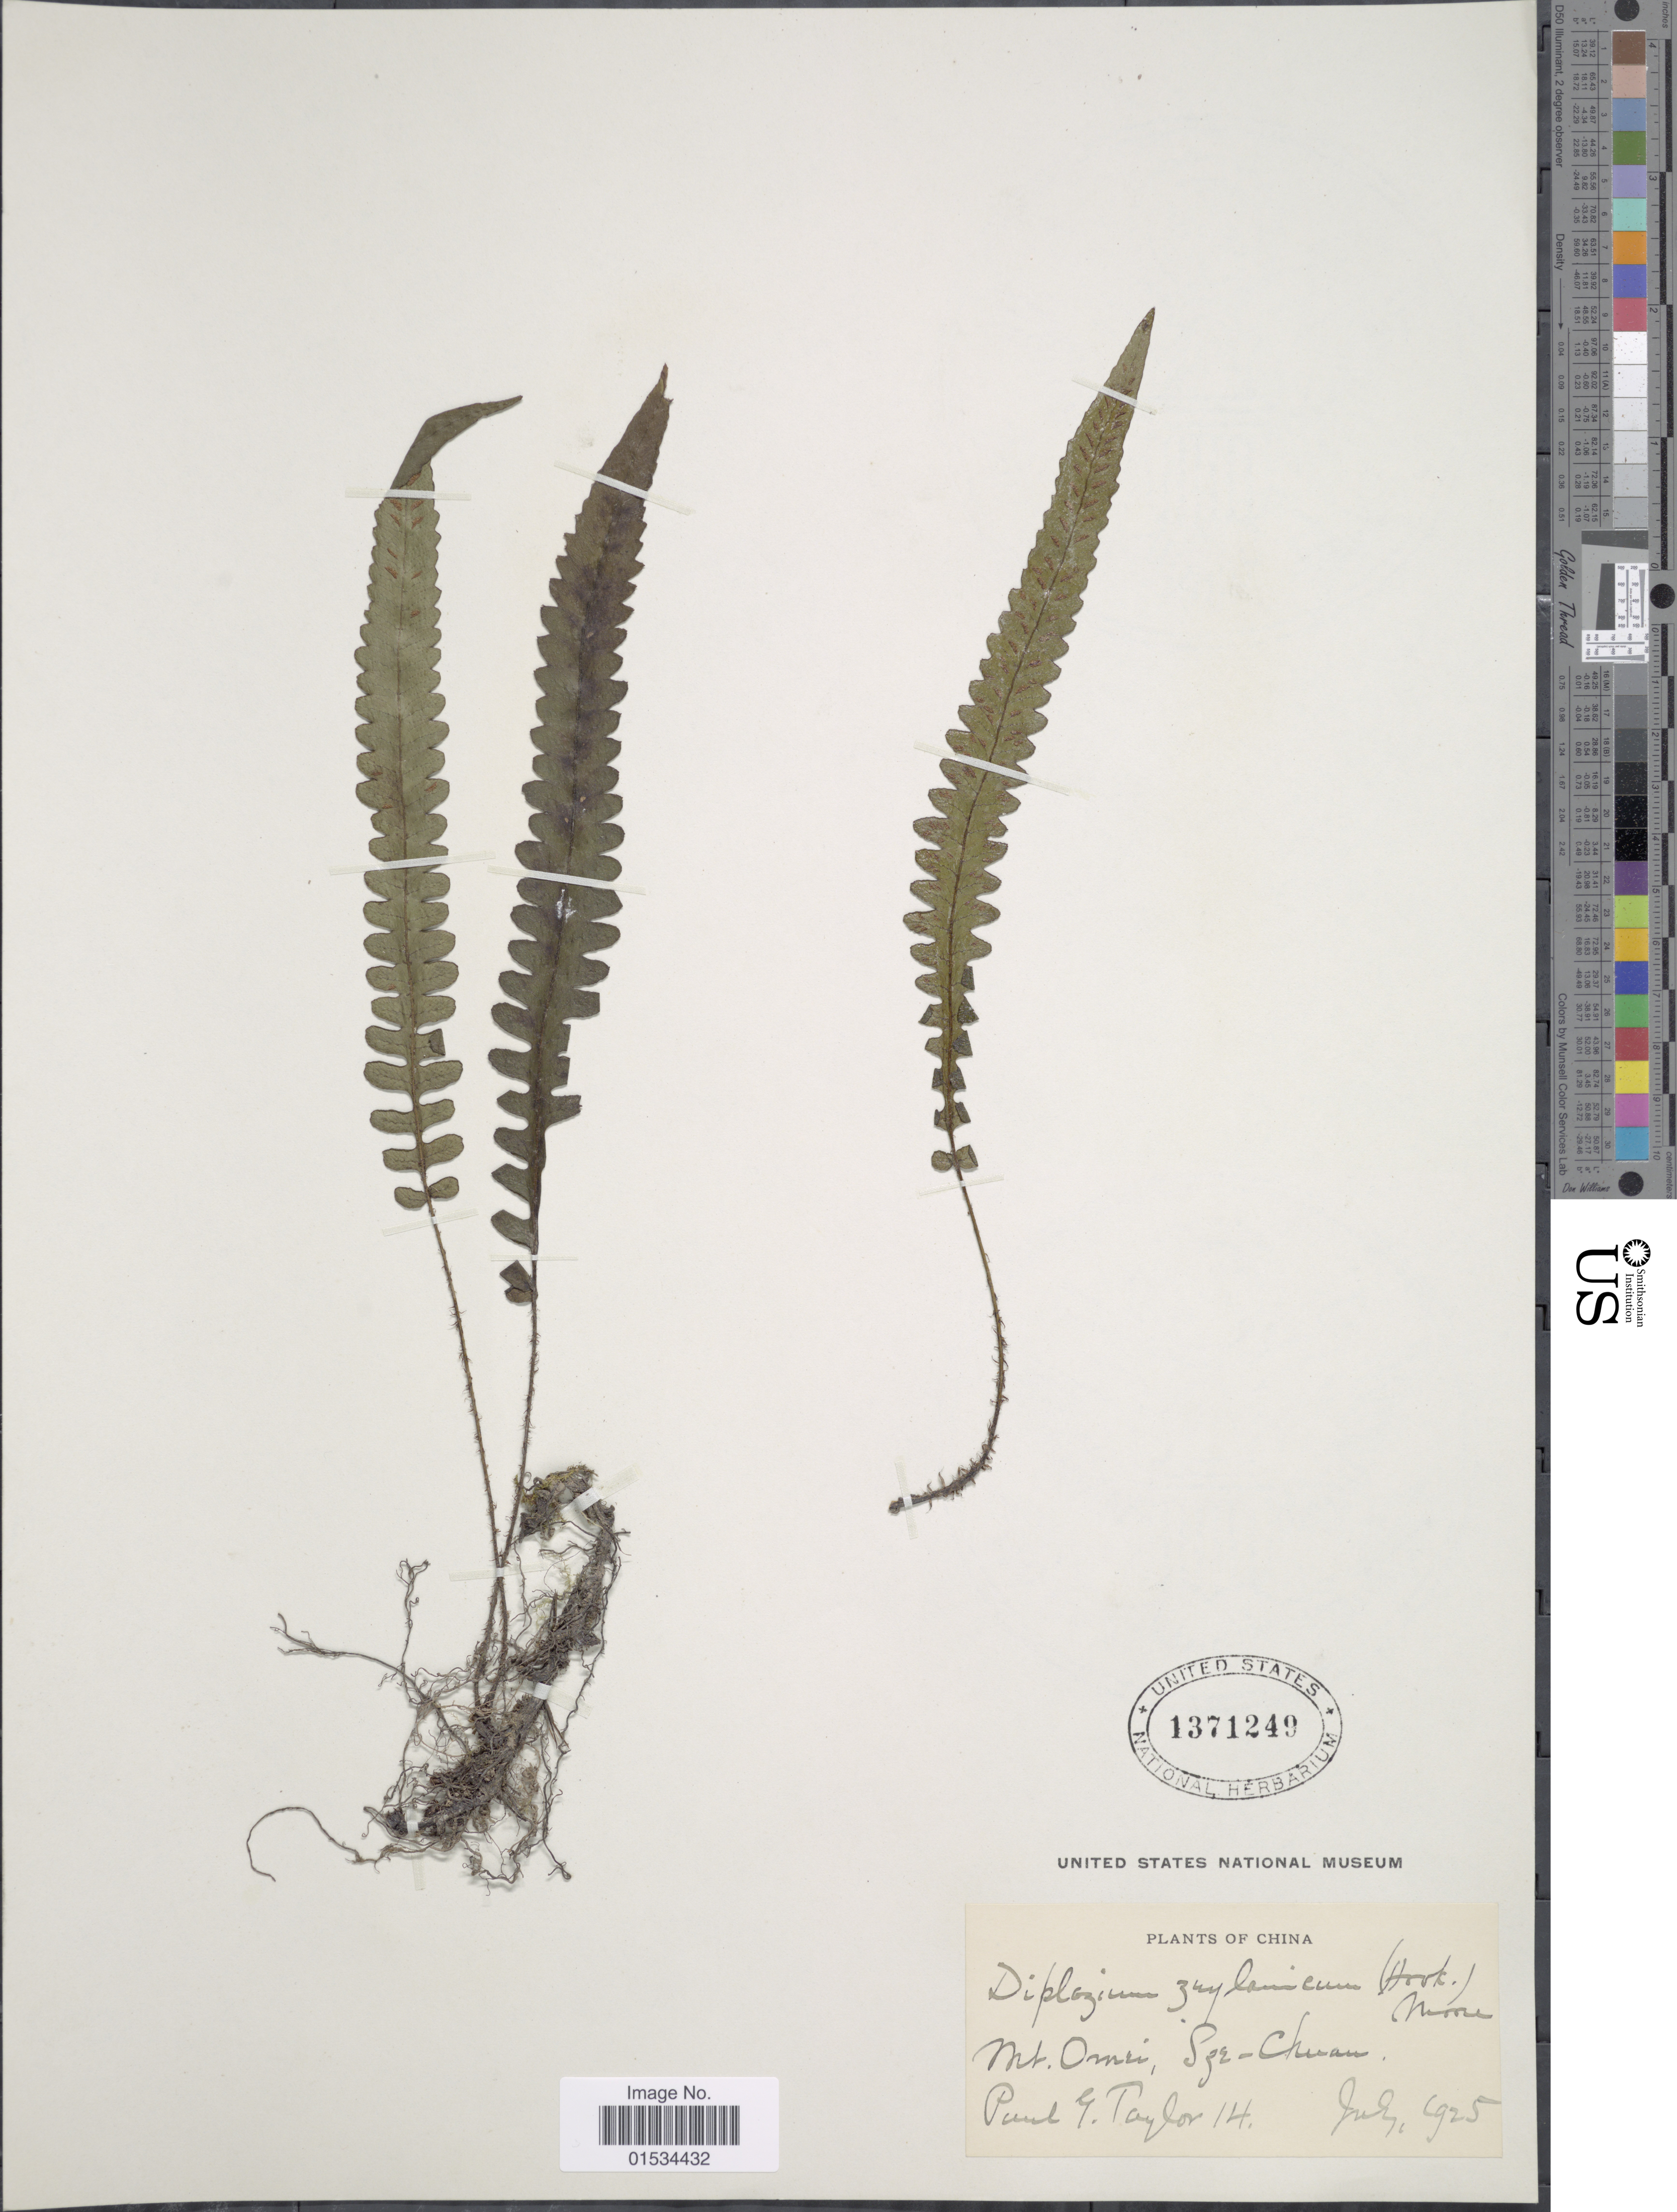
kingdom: Plantae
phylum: Tracheophyta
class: Polypodiopsida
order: Polypodiales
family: Athyriaceae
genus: Diplazium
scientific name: Diplazium zeylanicum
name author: (Hook.) T. Moore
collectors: P. G. Taylor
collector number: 14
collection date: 1925-07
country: China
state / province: Sichuan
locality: Mt. Omri, Sze-chuan [interpreted]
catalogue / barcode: US 1271249